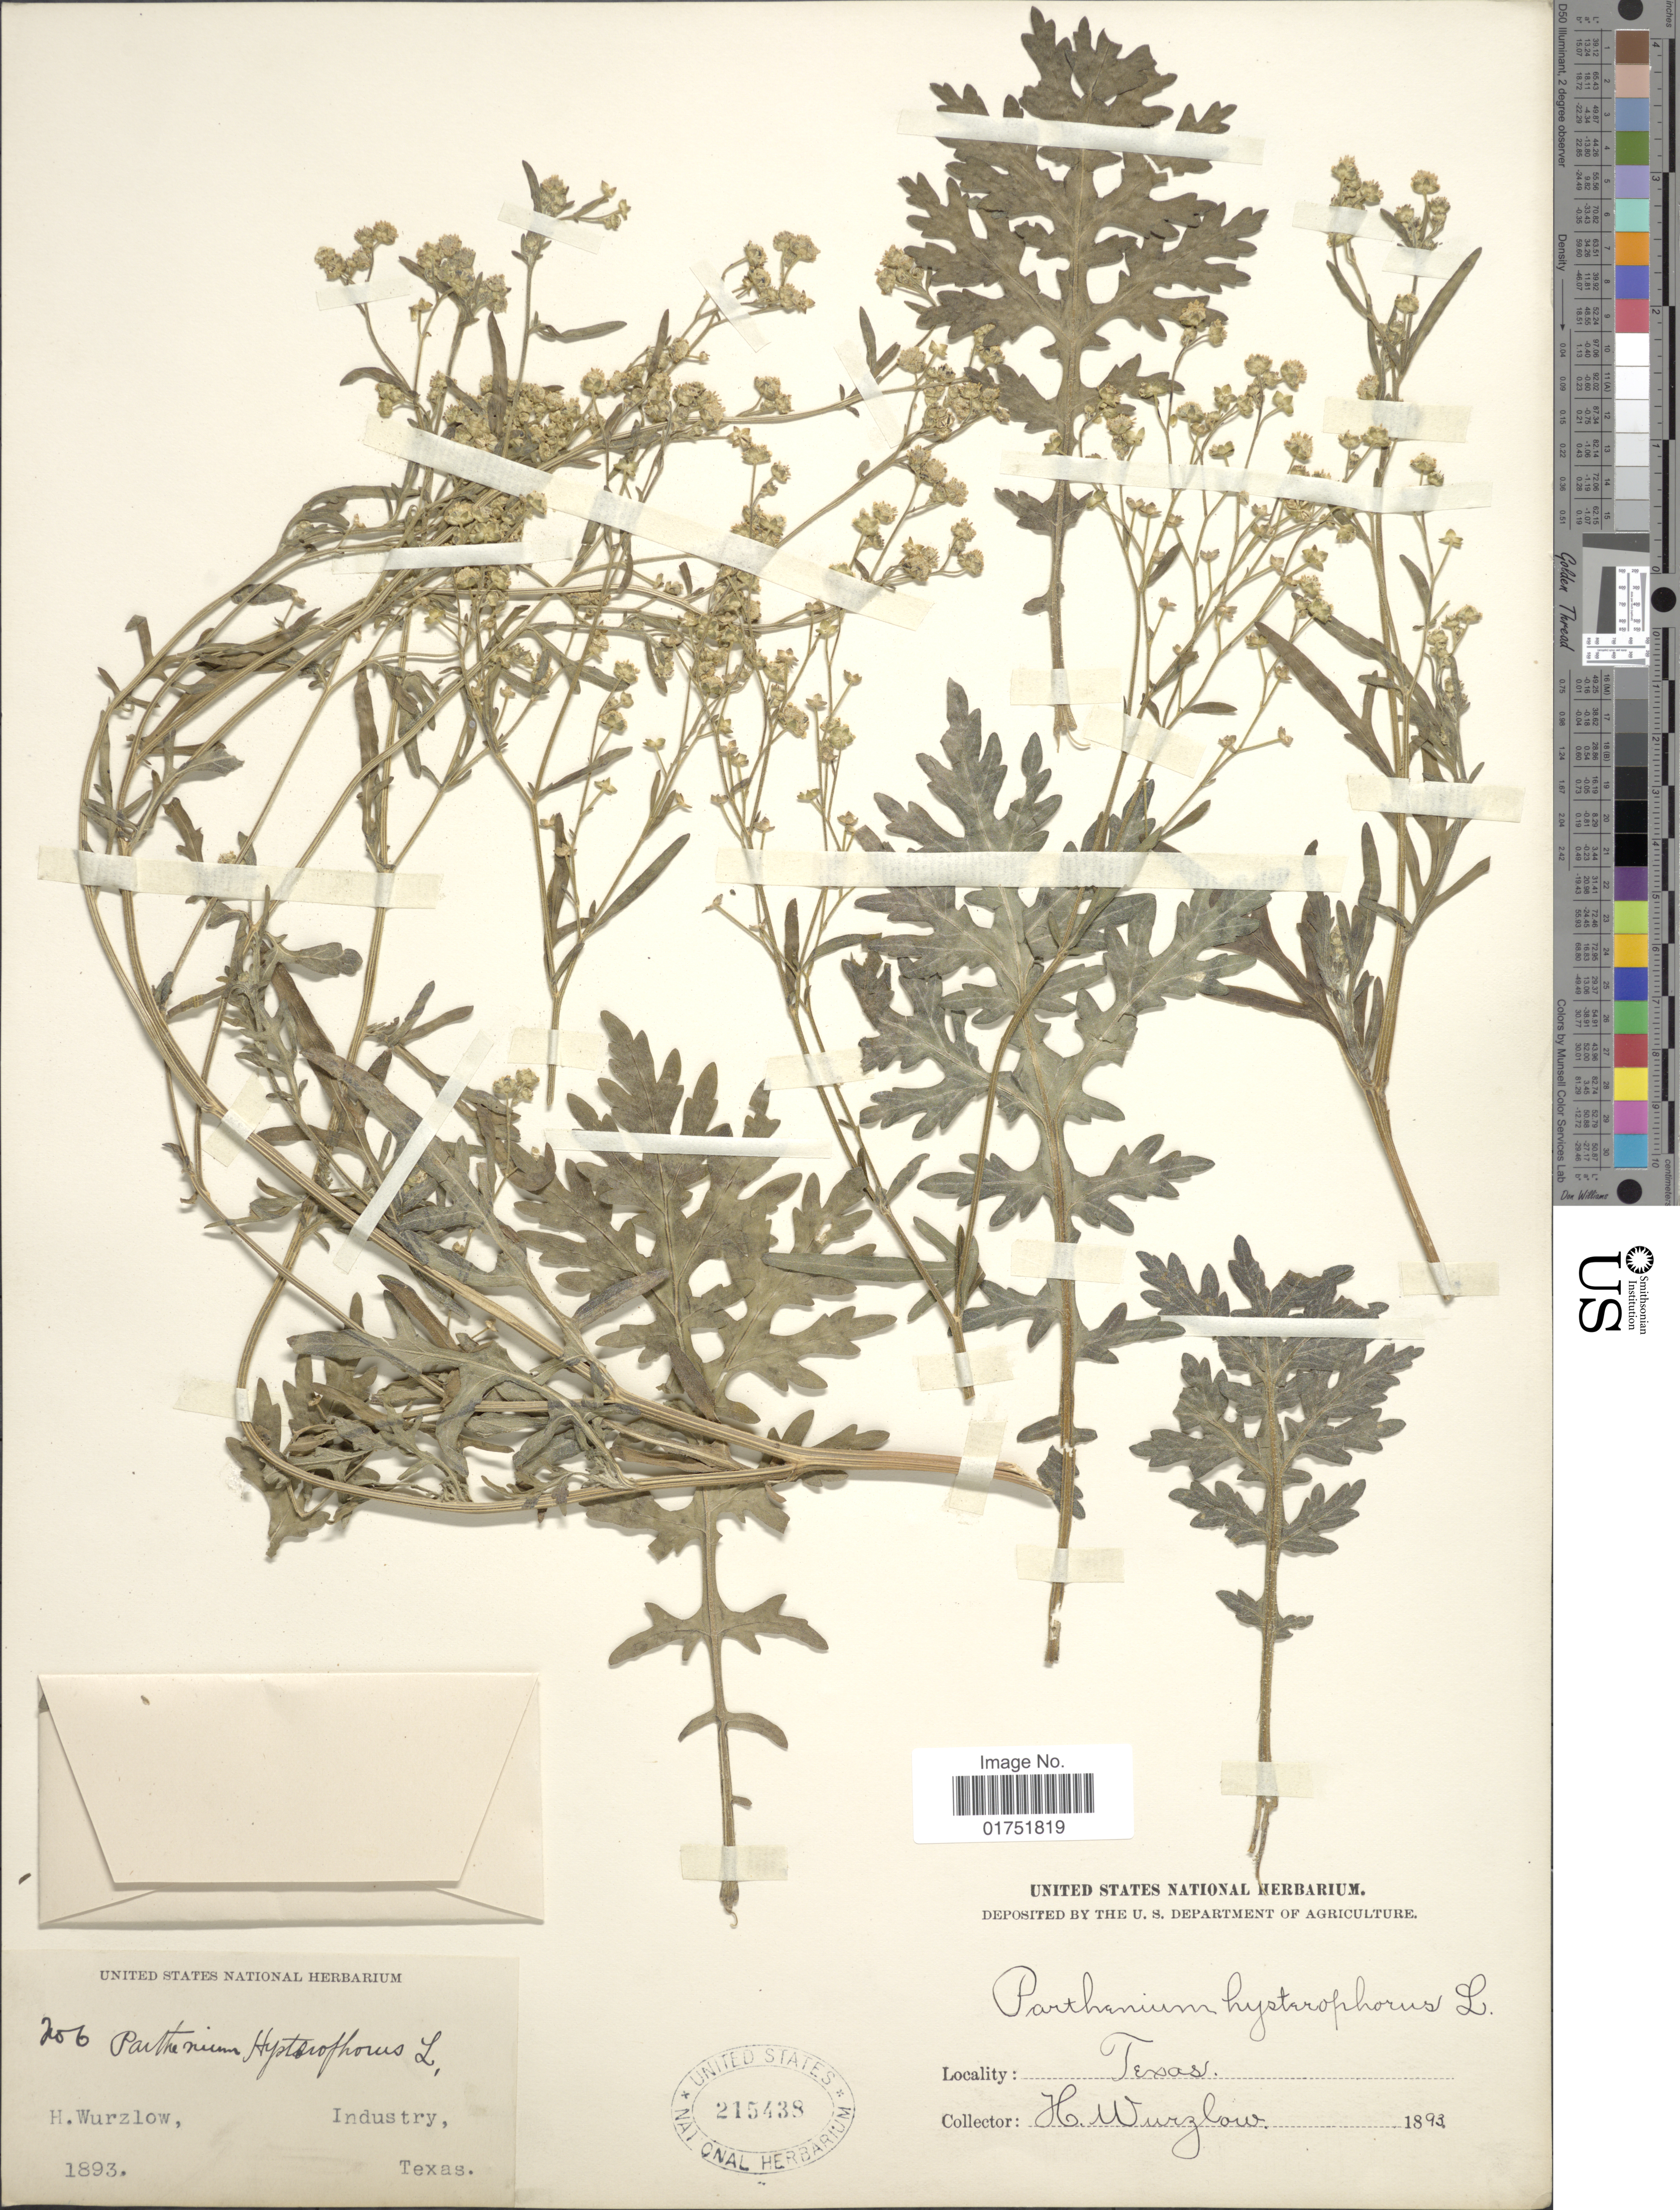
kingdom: Plantae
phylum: Tracheophyta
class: Magnoliopsida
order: Asterales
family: Asteraceae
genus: Parthenium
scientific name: Parthenium hysterophorus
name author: L.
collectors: H. Wurzlow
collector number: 206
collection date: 1893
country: United States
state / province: Texas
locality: Industry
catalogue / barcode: US 215438